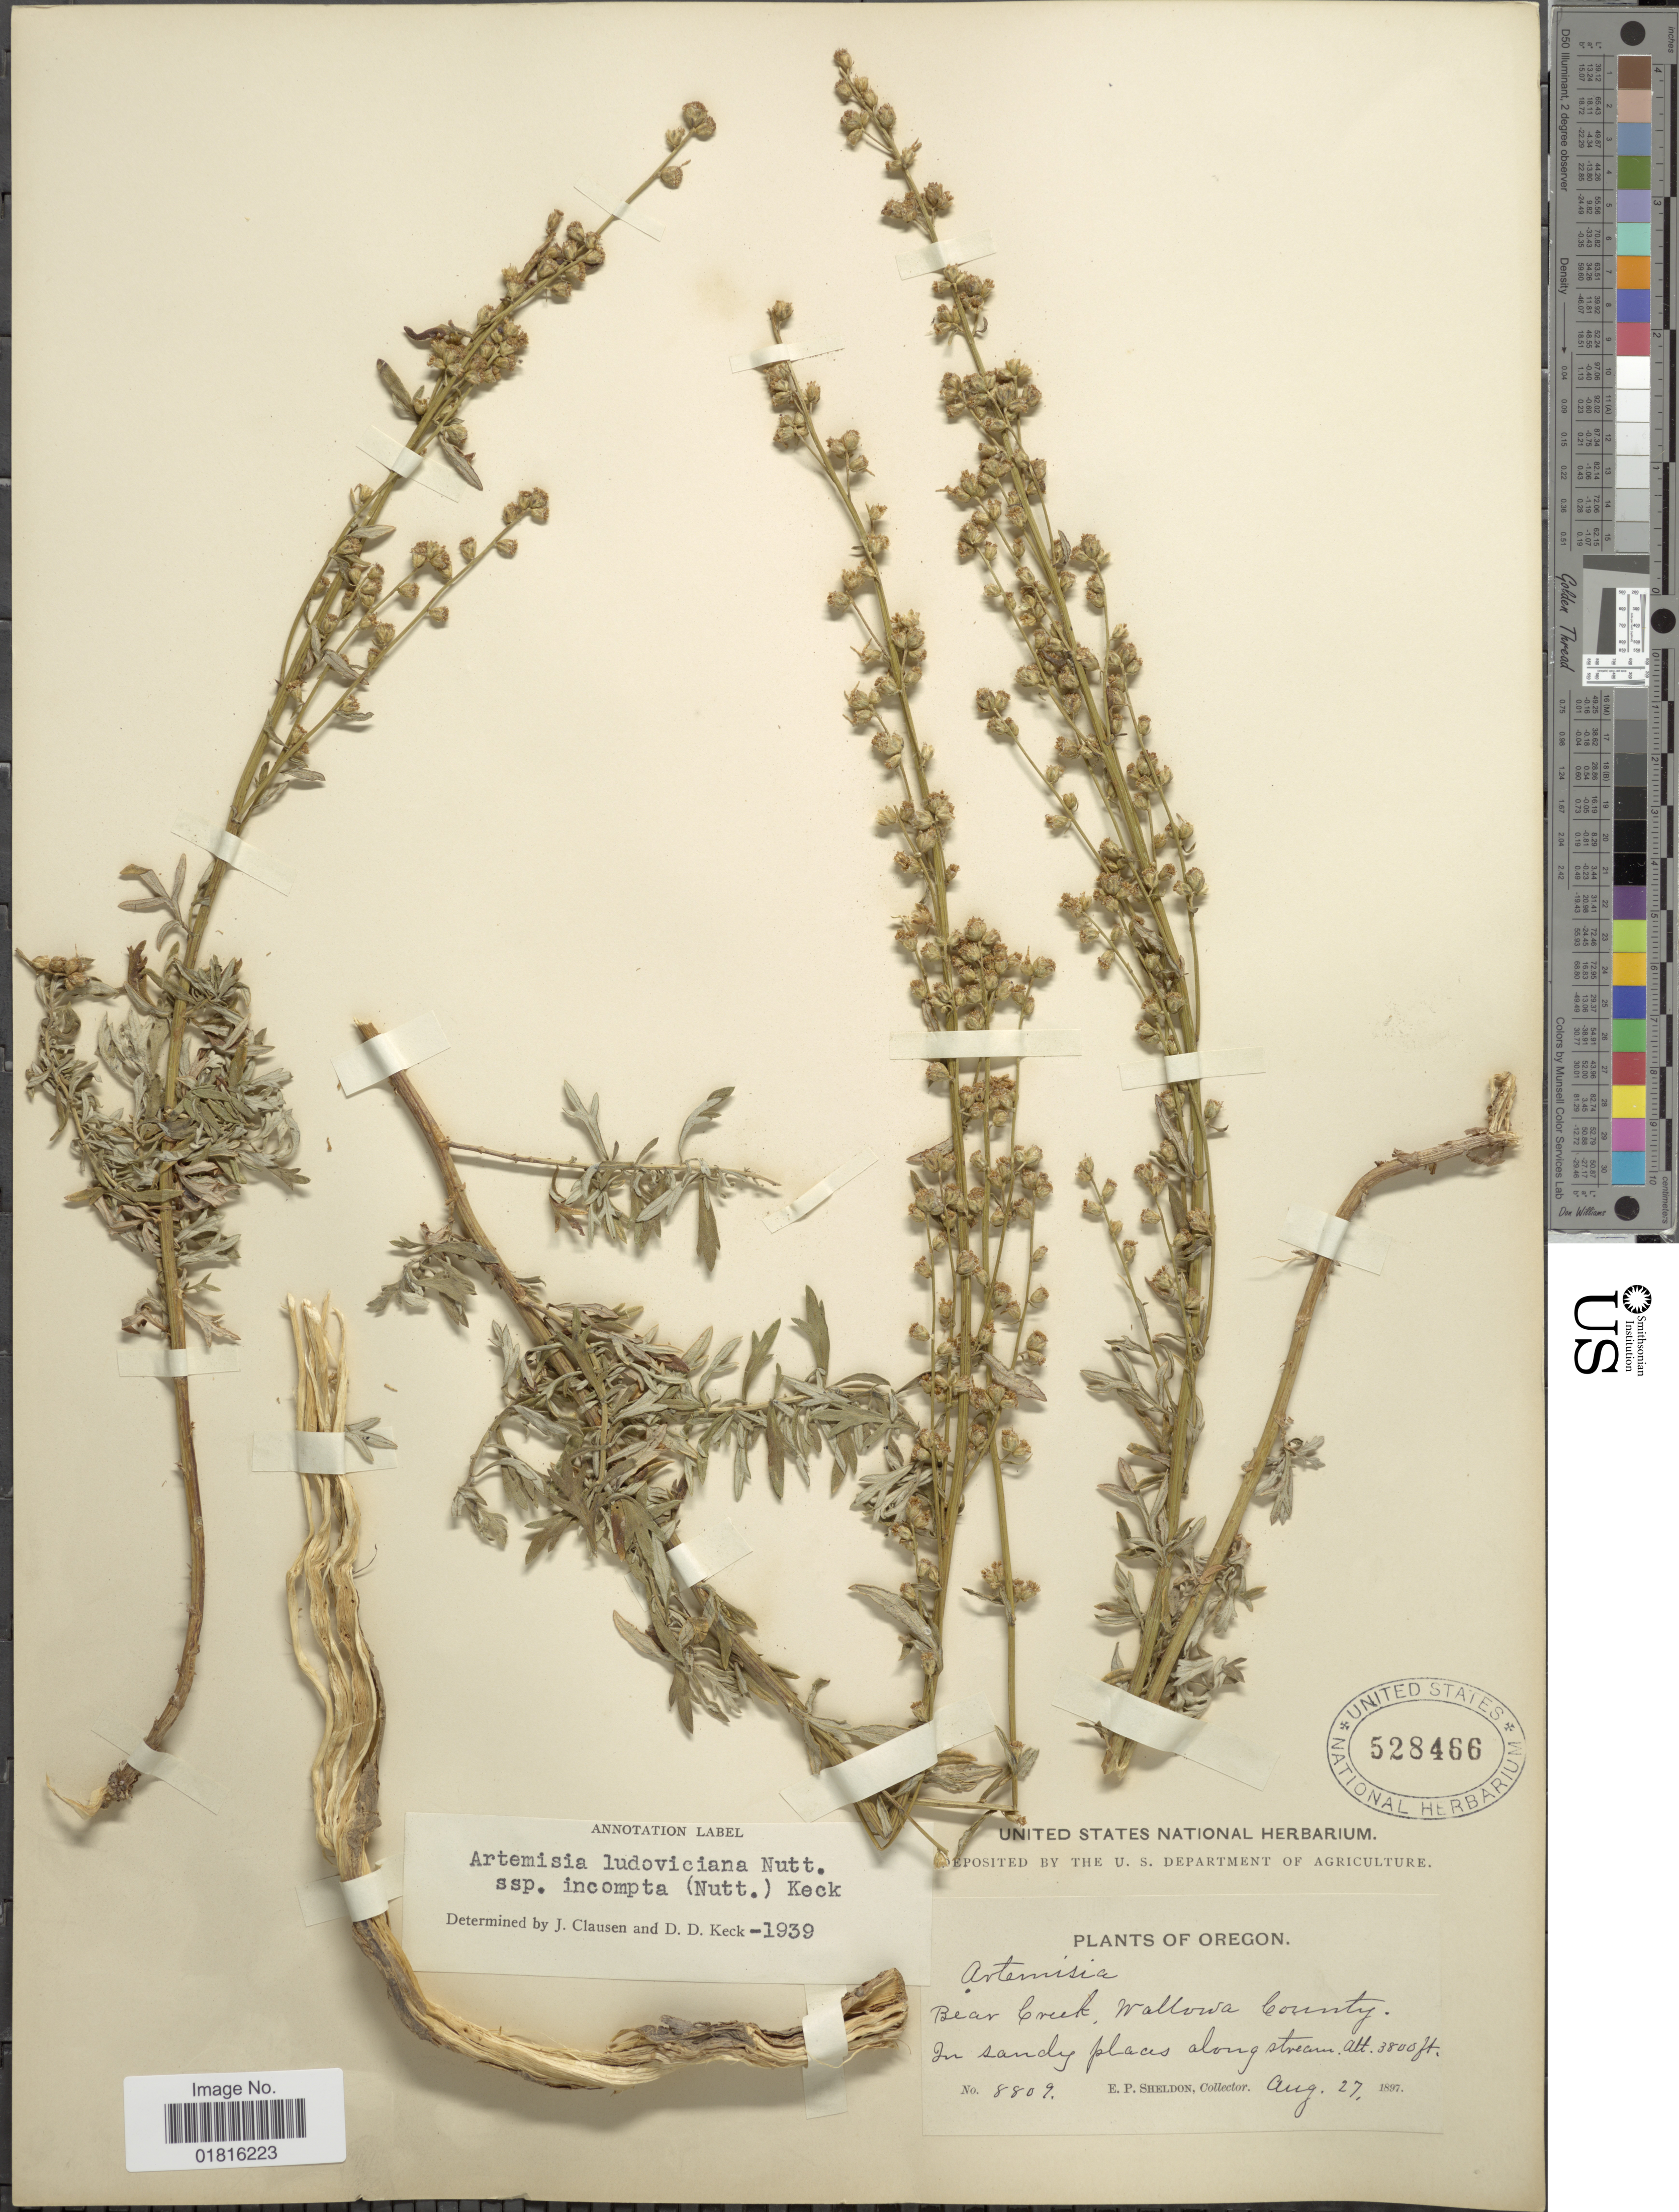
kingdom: Plantae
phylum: Tracheophyta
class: Magnoliopsida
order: Asterales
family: Asteraceae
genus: Artemisia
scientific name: Artemisia ludoviciana subsp. incompta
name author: (Nutt.) D.D. Keck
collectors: E. P. Sheldon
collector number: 8809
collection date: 1897-08-27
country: United States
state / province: Oregon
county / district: Wallowa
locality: Bear Creek, Wallowa County. In sandy places along stream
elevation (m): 1158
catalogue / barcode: US 528466